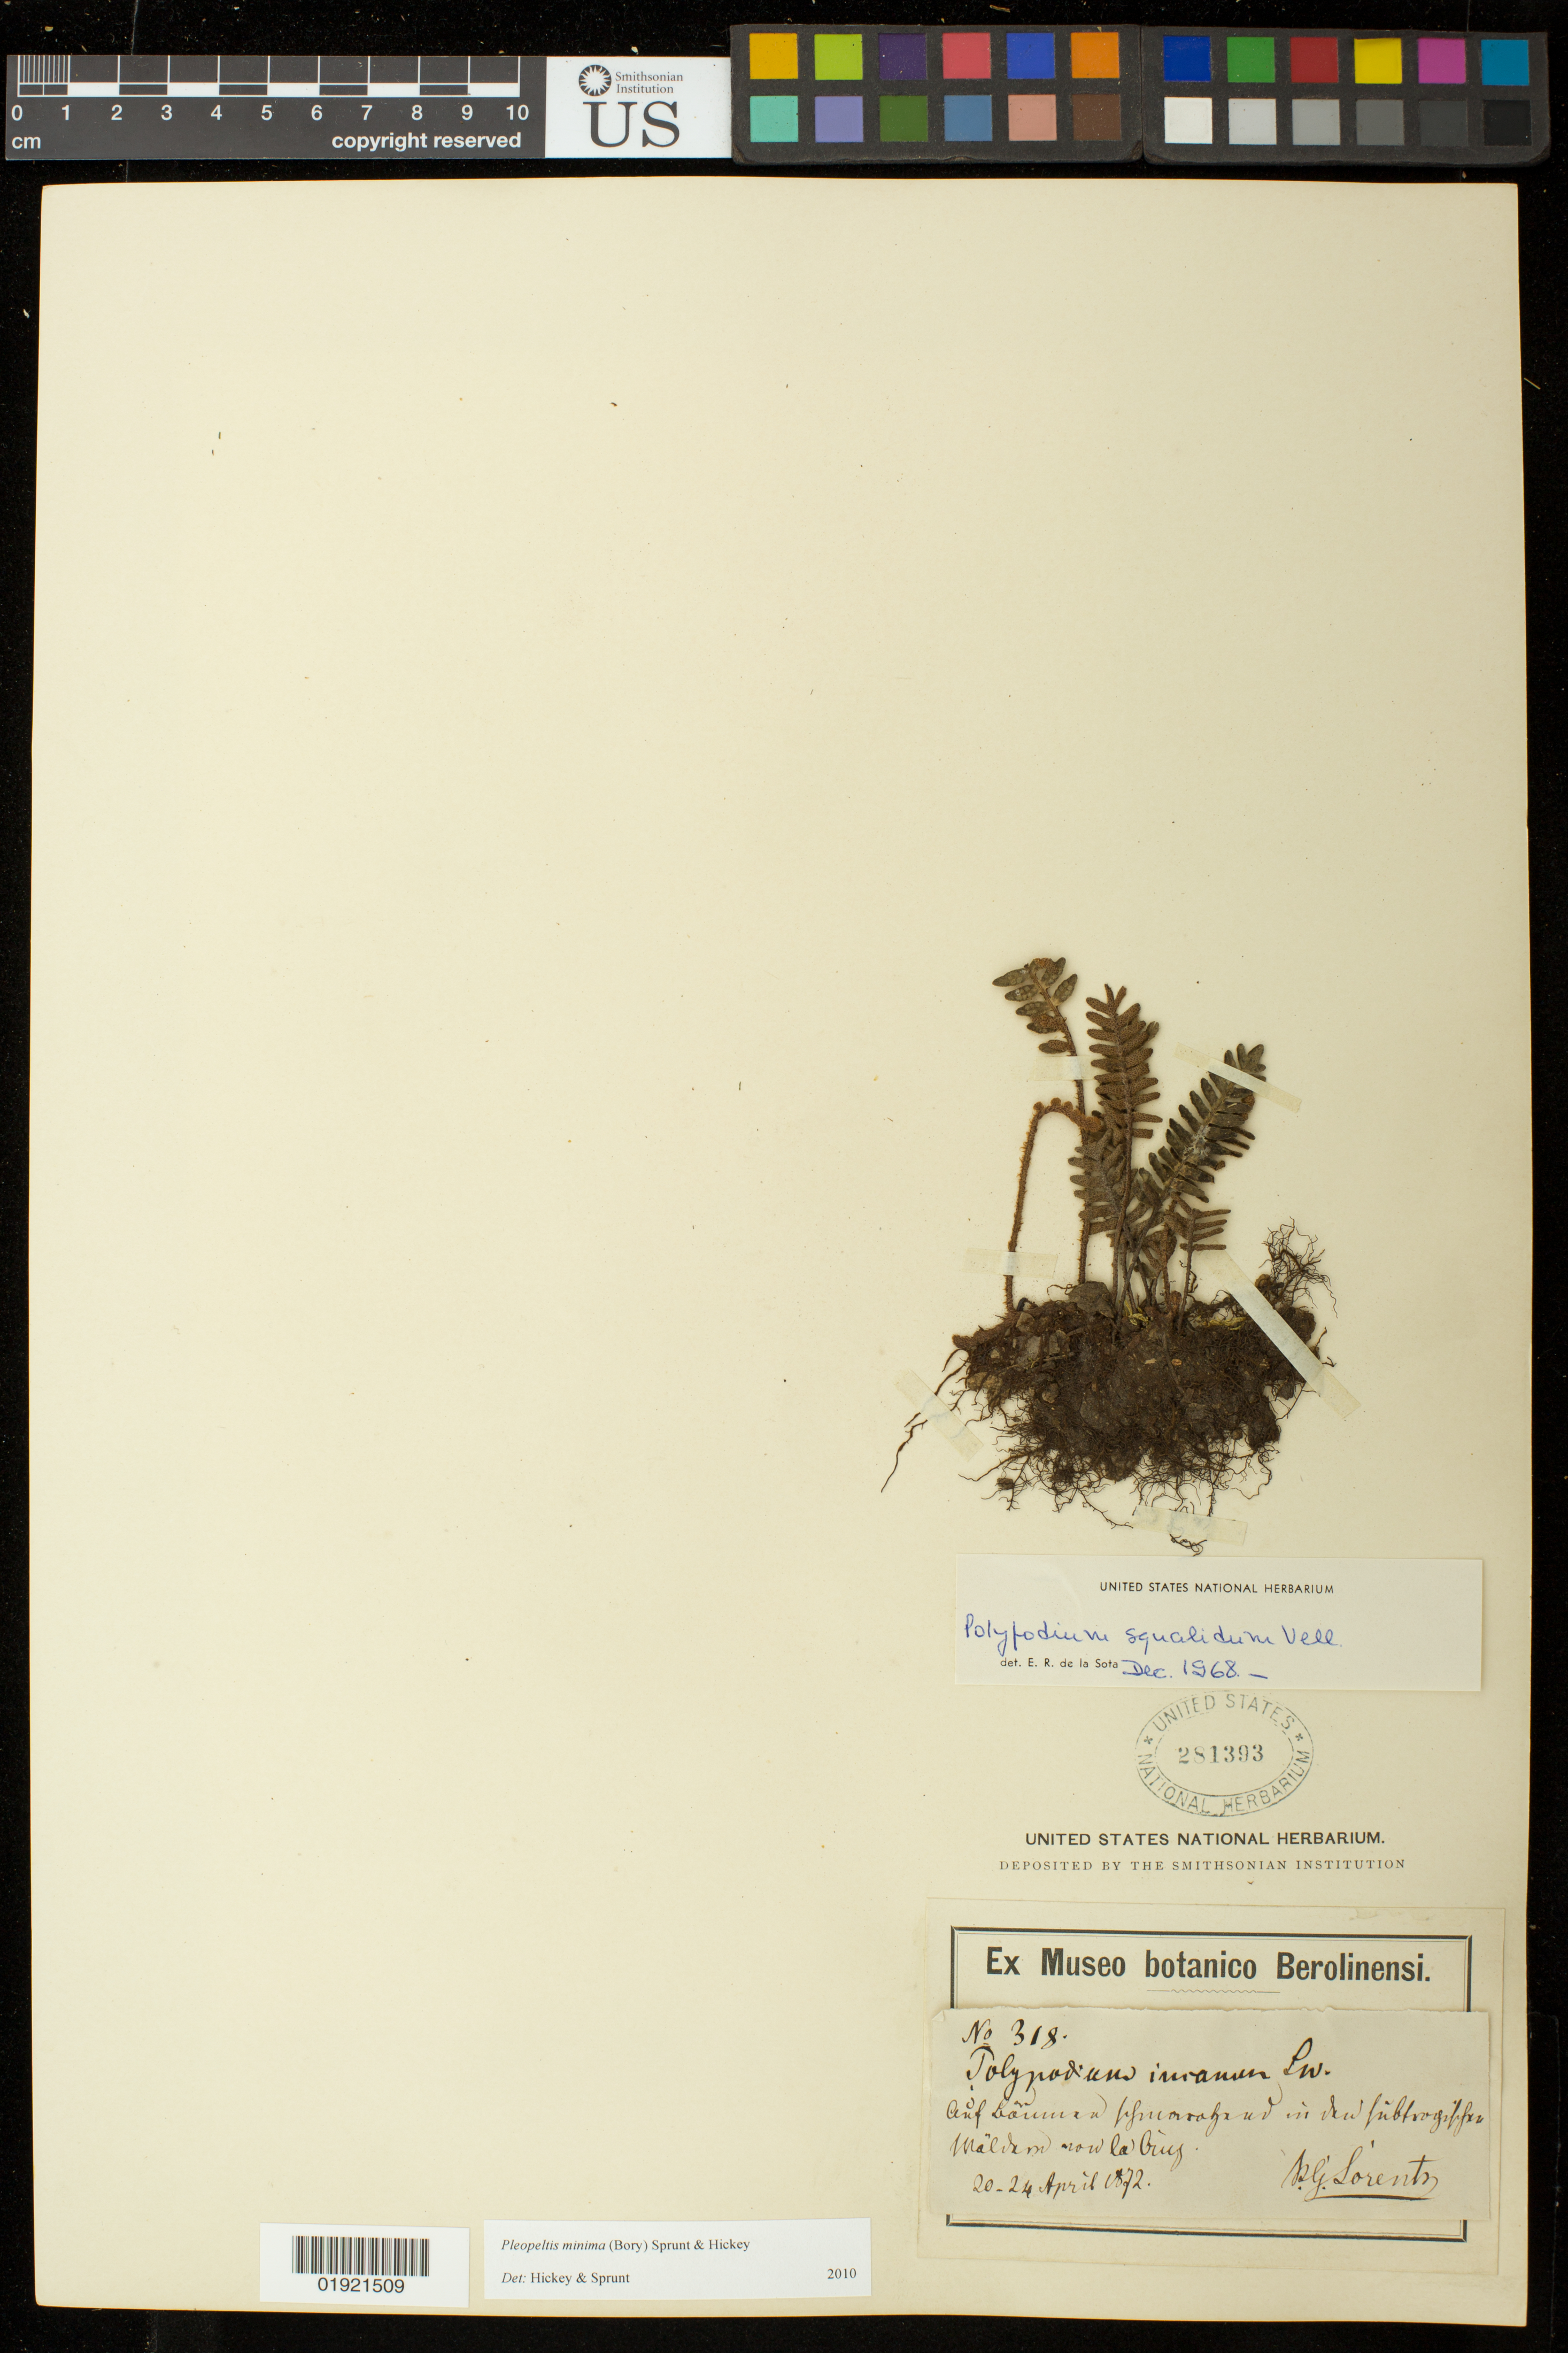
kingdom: Plantae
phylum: Tracheophyta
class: Polypodiopsida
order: Polypodiales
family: Polypodiaceae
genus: Pleopeltis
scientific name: Pleopeltis minima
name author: (Bory) J. Prado & R. Y. Hirai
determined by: Sprunt, S. V.; Hickey, R. J.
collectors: ex Museo Botanico Berolinensi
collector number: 318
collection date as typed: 20-24 April 1872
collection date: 1872-04-20/1872-04-22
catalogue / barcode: US 281393